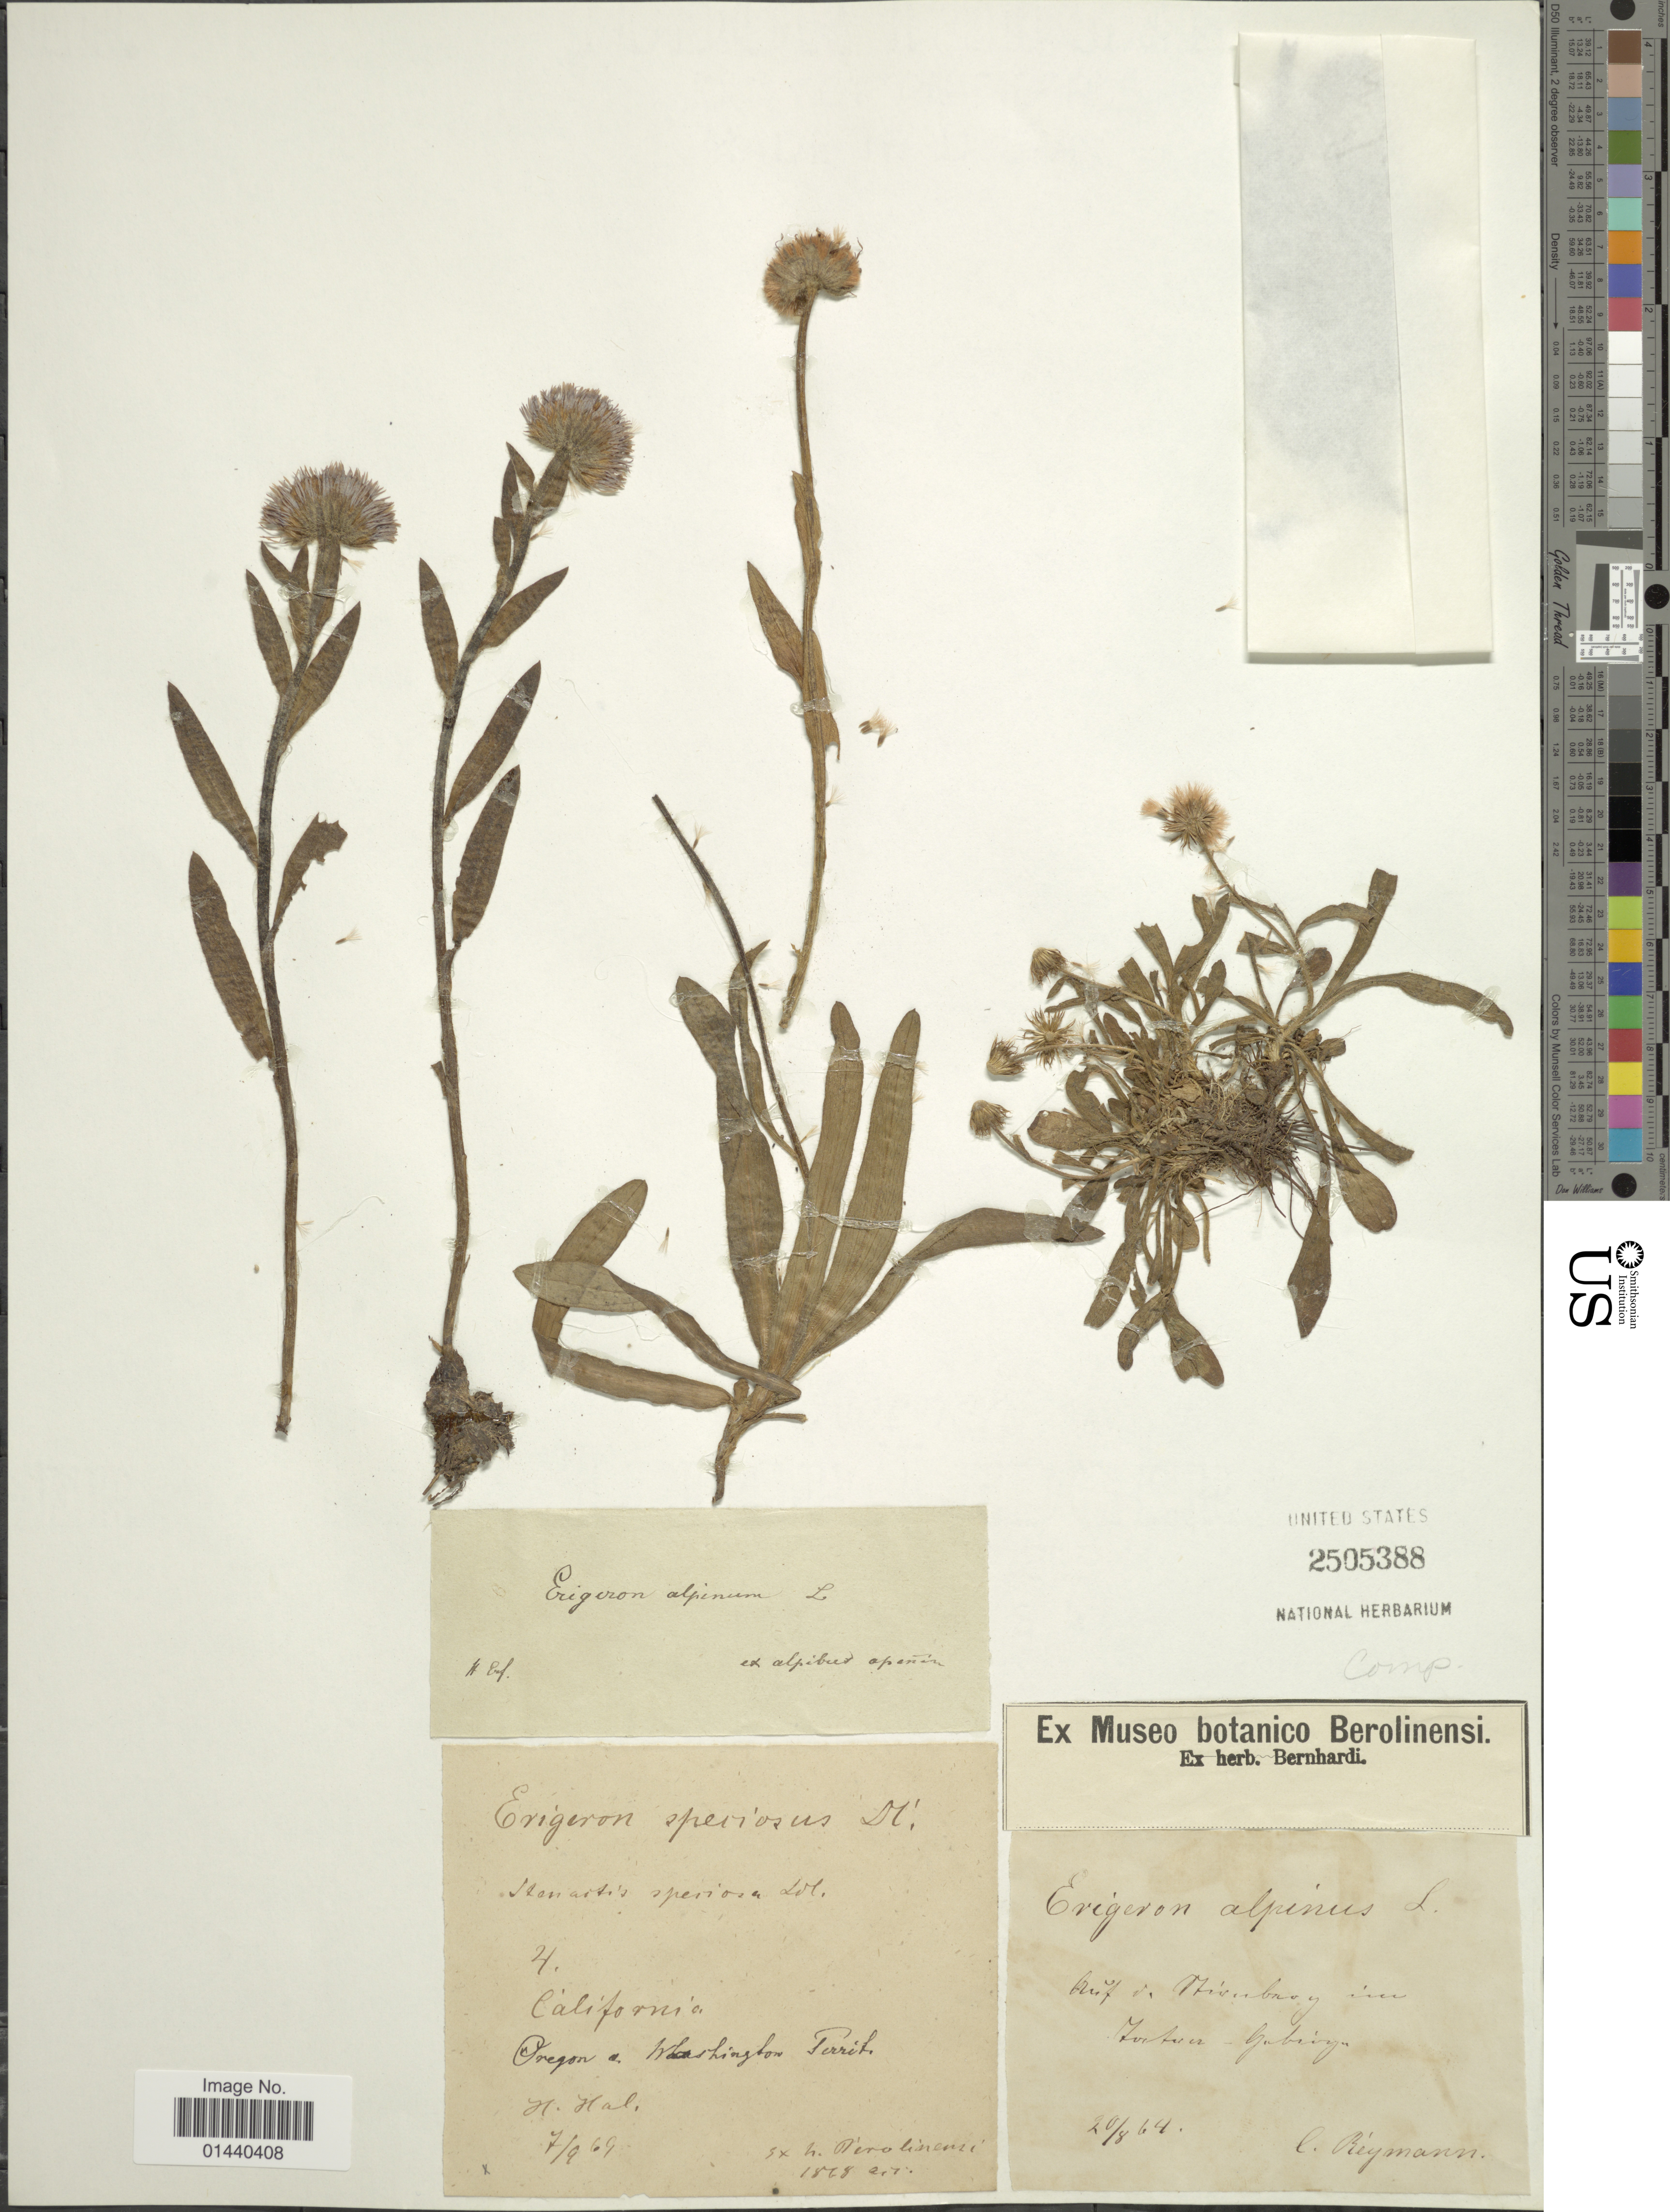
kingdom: Plantae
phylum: Tracheophyta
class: Magnoliopsida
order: Asterales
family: Asteraceae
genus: Erigeron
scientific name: Erigeron speciosus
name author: (Lindl.) DC.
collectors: Reymann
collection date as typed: Transcribed d/m/y: 20/8/64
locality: Oruf de Marienburg ler Morton Gabinger. [interpreted]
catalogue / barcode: US 2505388